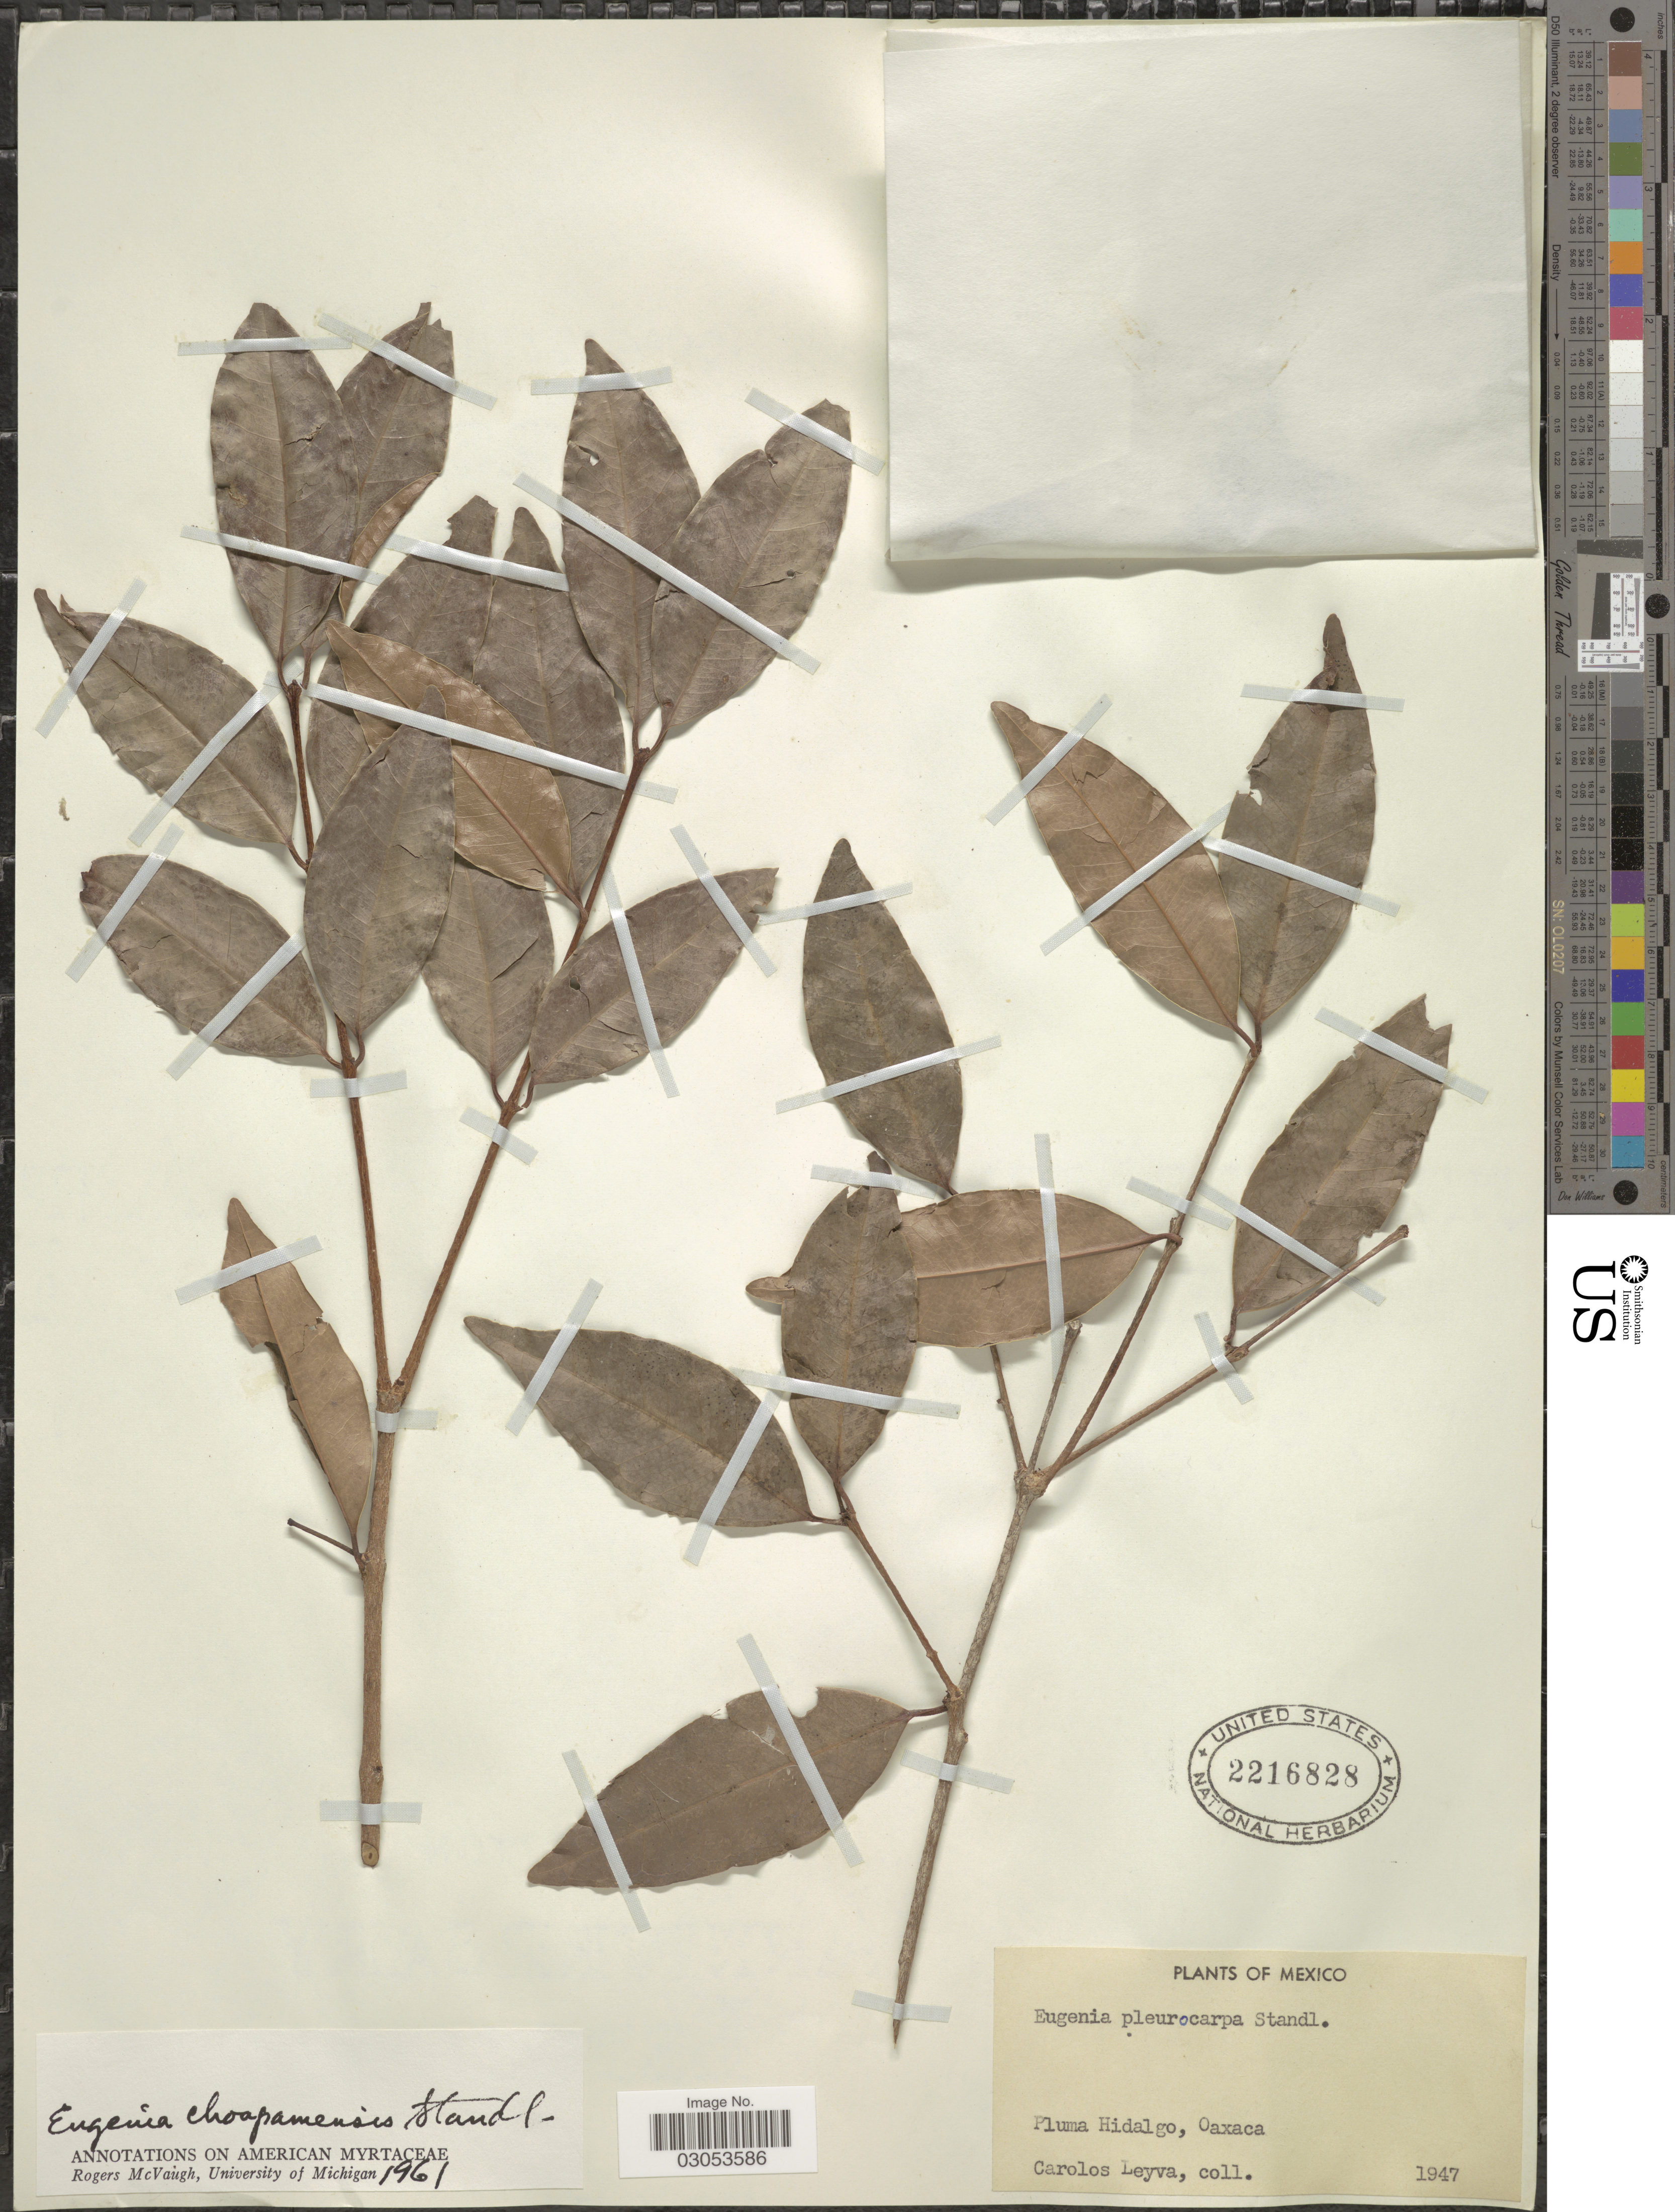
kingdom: Plantae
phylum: Tracheophyta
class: Magnoliopsida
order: Myrtales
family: Myrtaceae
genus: Eugenia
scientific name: Eugenia choapamensis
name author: Standl.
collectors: C. Leyva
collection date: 1947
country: Mexico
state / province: Oaxaca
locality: Pluma Hidalgo, Oaxaca.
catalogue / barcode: US 2216828